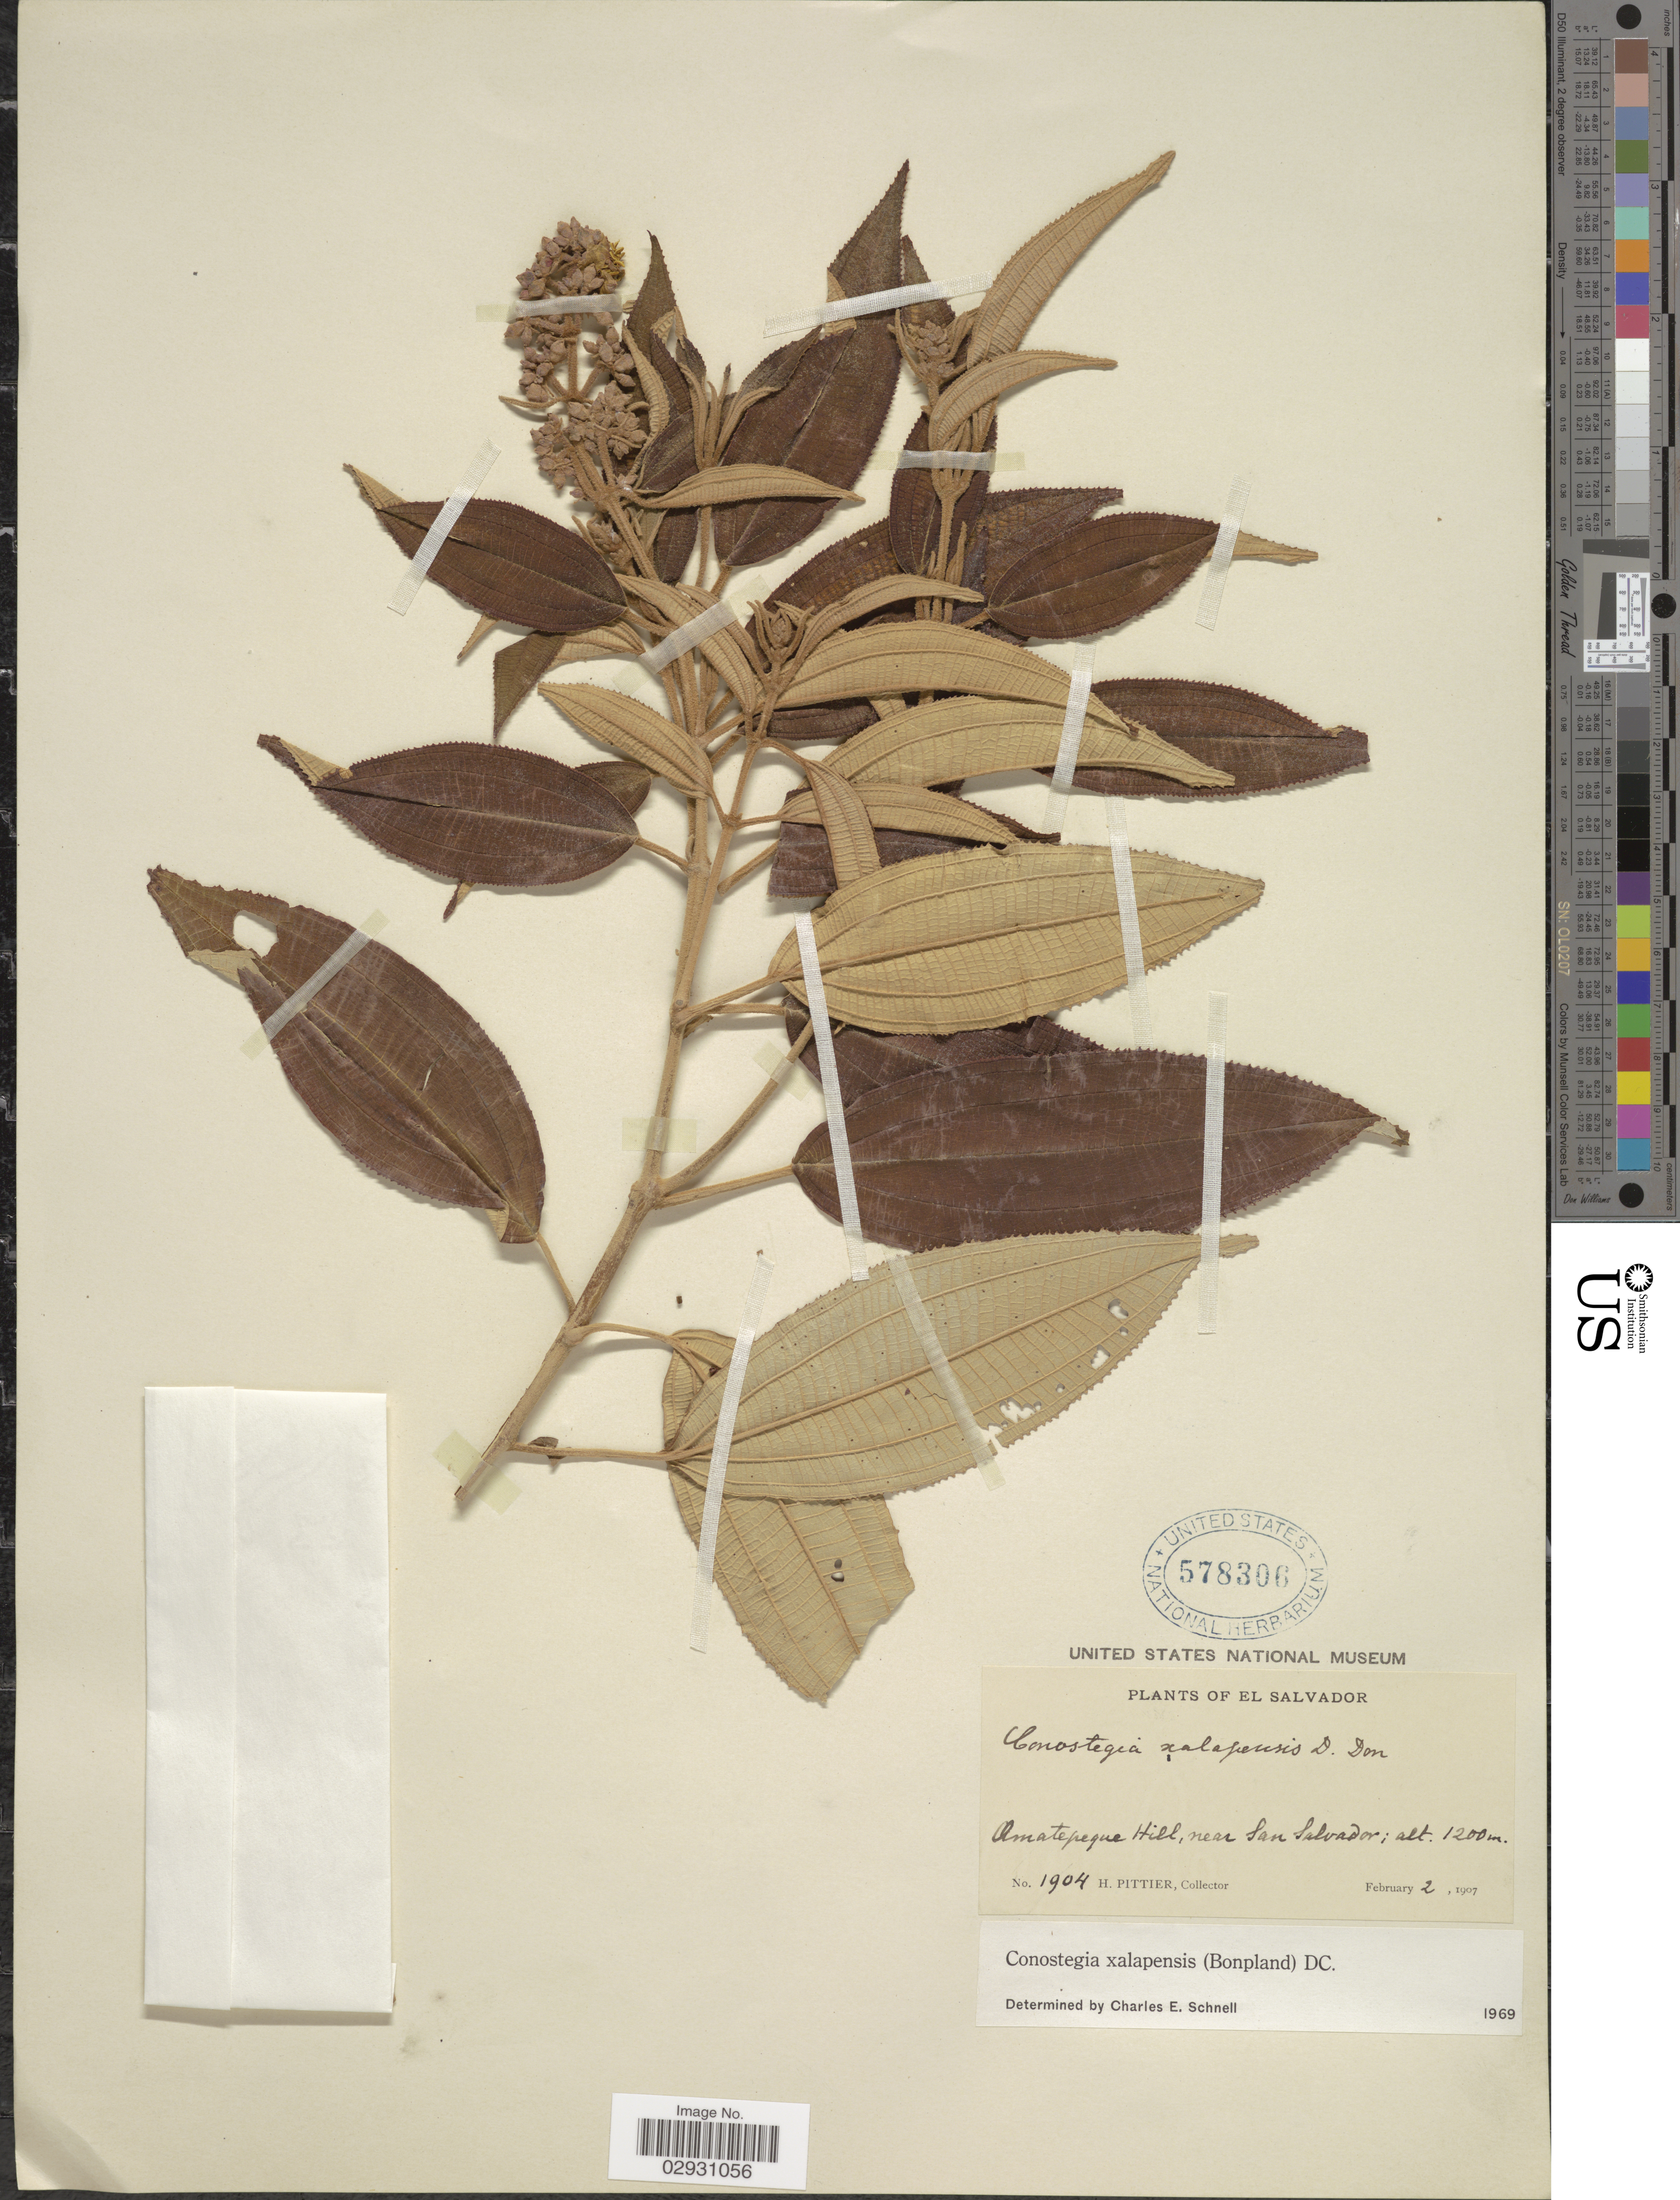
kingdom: Plantae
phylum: Tracheophyta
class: Magnoliopsida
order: Myrtales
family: Melastomataceae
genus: Conostegia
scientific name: Conostegia quadrangularis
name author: Schltdl. ex Steud.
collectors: H. F. Pittier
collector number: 1904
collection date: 1907-02-02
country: El Salvador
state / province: San Salvador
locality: Amatepeque Hill, near San Salvador.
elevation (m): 1200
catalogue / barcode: US 578306